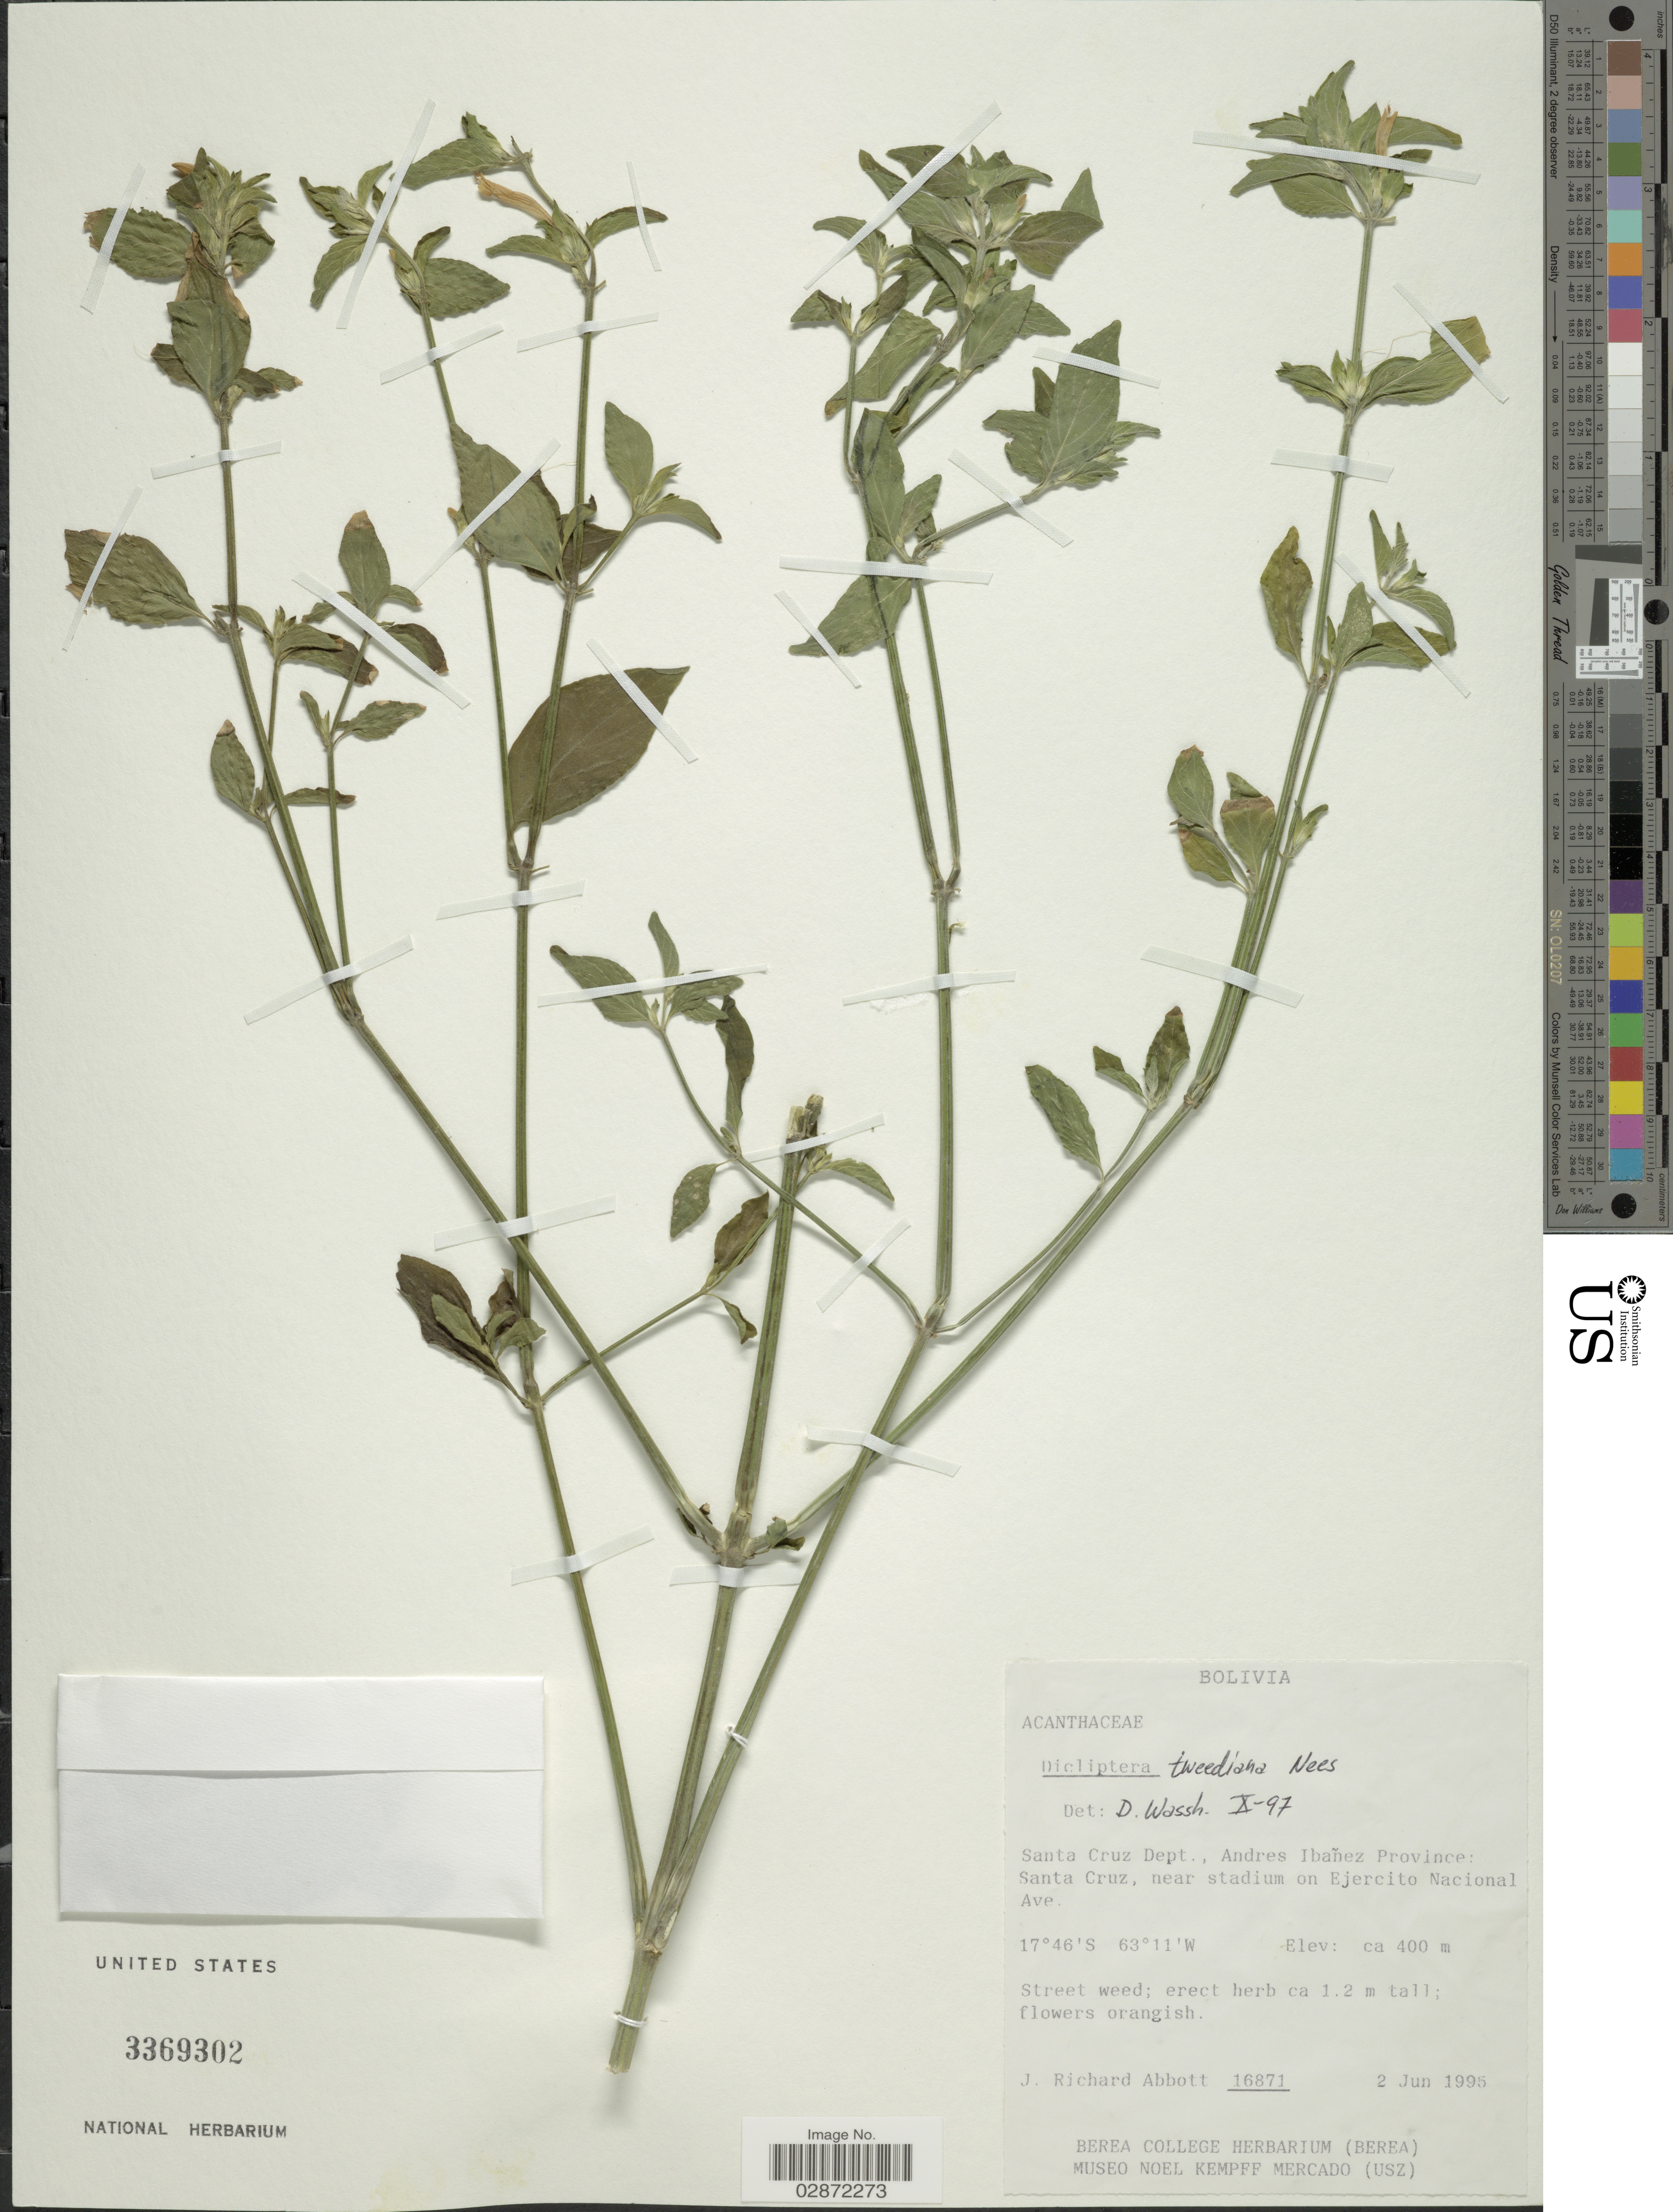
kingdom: Plantae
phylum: Tracheophyta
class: Magnoliopsida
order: Lamiales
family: Acanthaceae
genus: Dicliptera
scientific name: Dicliptera squarrosa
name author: Nees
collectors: J. R. Abbott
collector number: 16871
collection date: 1995-06-02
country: Bolivia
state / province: Santa Cruz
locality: Santa Cruz Dept., Andres Ibañez Province: Santa Cruz, near stadium on Ejercito Nacional Ave.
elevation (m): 400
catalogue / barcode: US 3369302